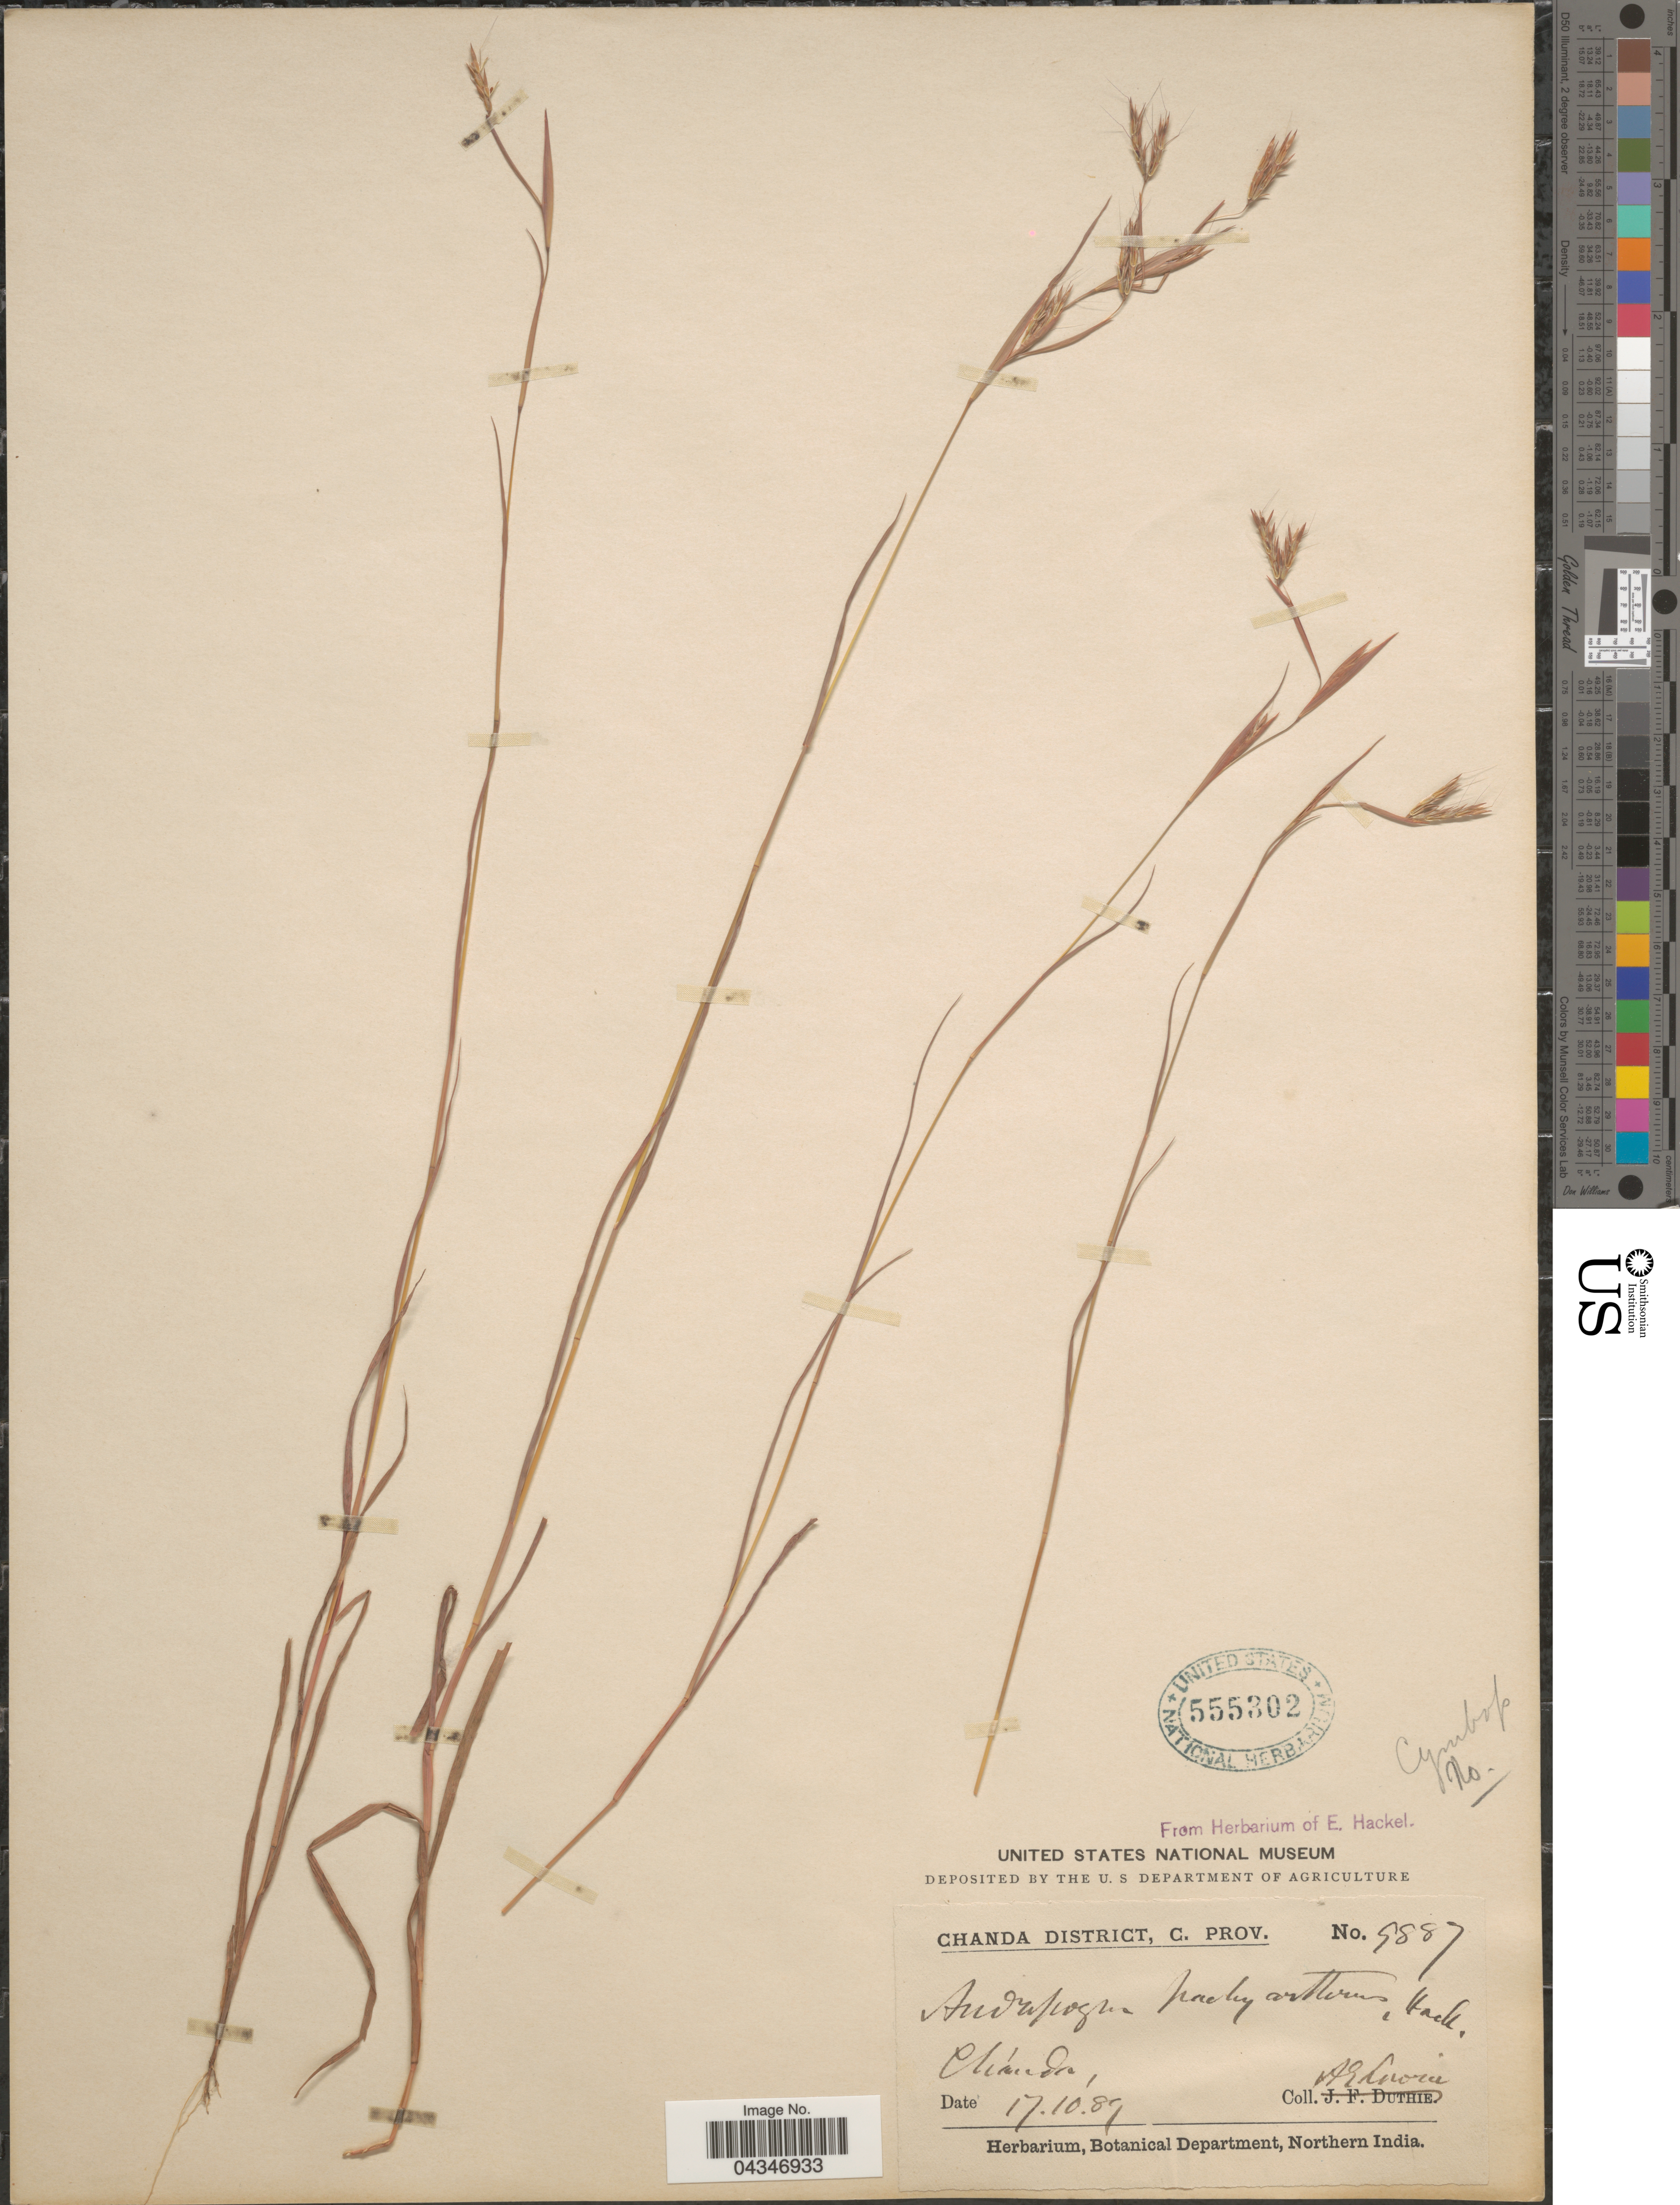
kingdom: Plantae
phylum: Tracheophyta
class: Liliopsida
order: Poales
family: Poaceae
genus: Andropogon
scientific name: Andropogon pumilus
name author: Roxb.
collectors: A. Lowrie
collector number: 9887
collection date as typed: Transcribed d/m/y: 17/10/89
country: India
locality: Chanda District, C. Prov. Chándra.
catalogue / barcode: US 555302